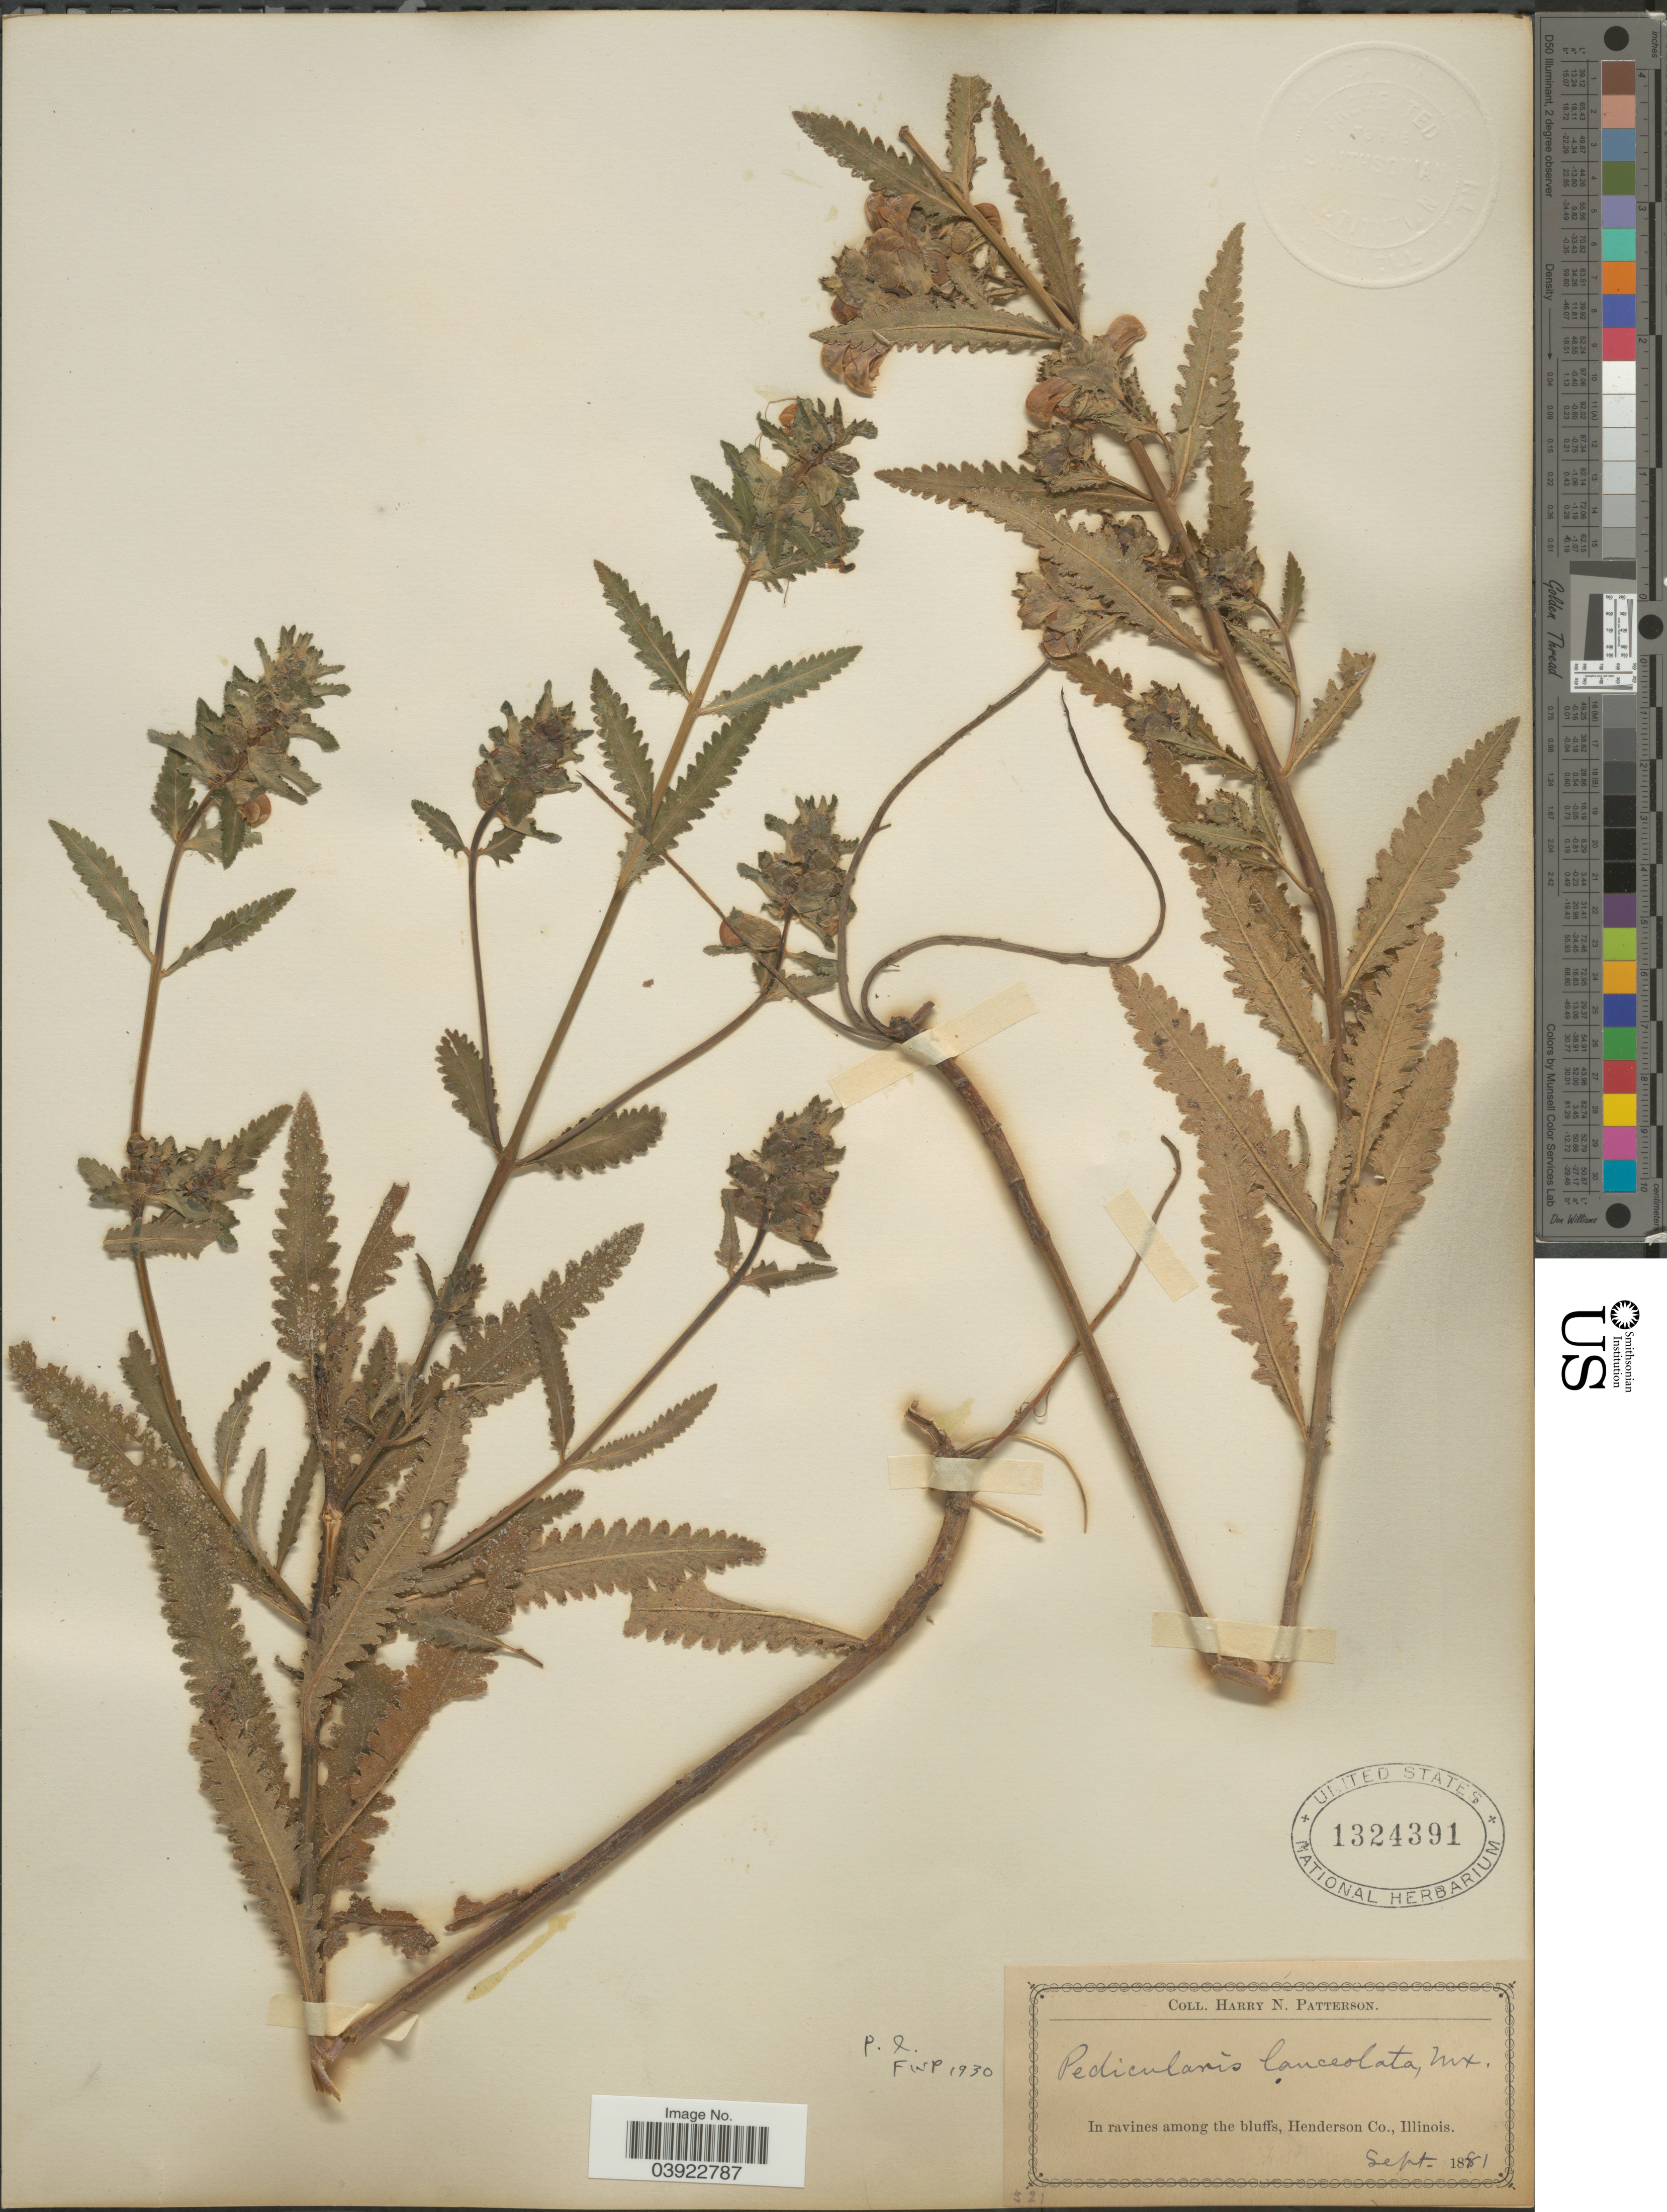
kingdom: Plantae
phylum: Tracheophyta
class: Magnoliopsida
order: Lamiales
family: Orobanchaceae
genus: Pedicularis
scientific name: Pedicularis lanceolata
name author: Michx.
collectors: H. N. Patterson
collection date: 1881-09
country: United States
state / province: Illinois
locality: In ravines among the bluffs, Henderson Co.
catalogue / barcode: US 1324391